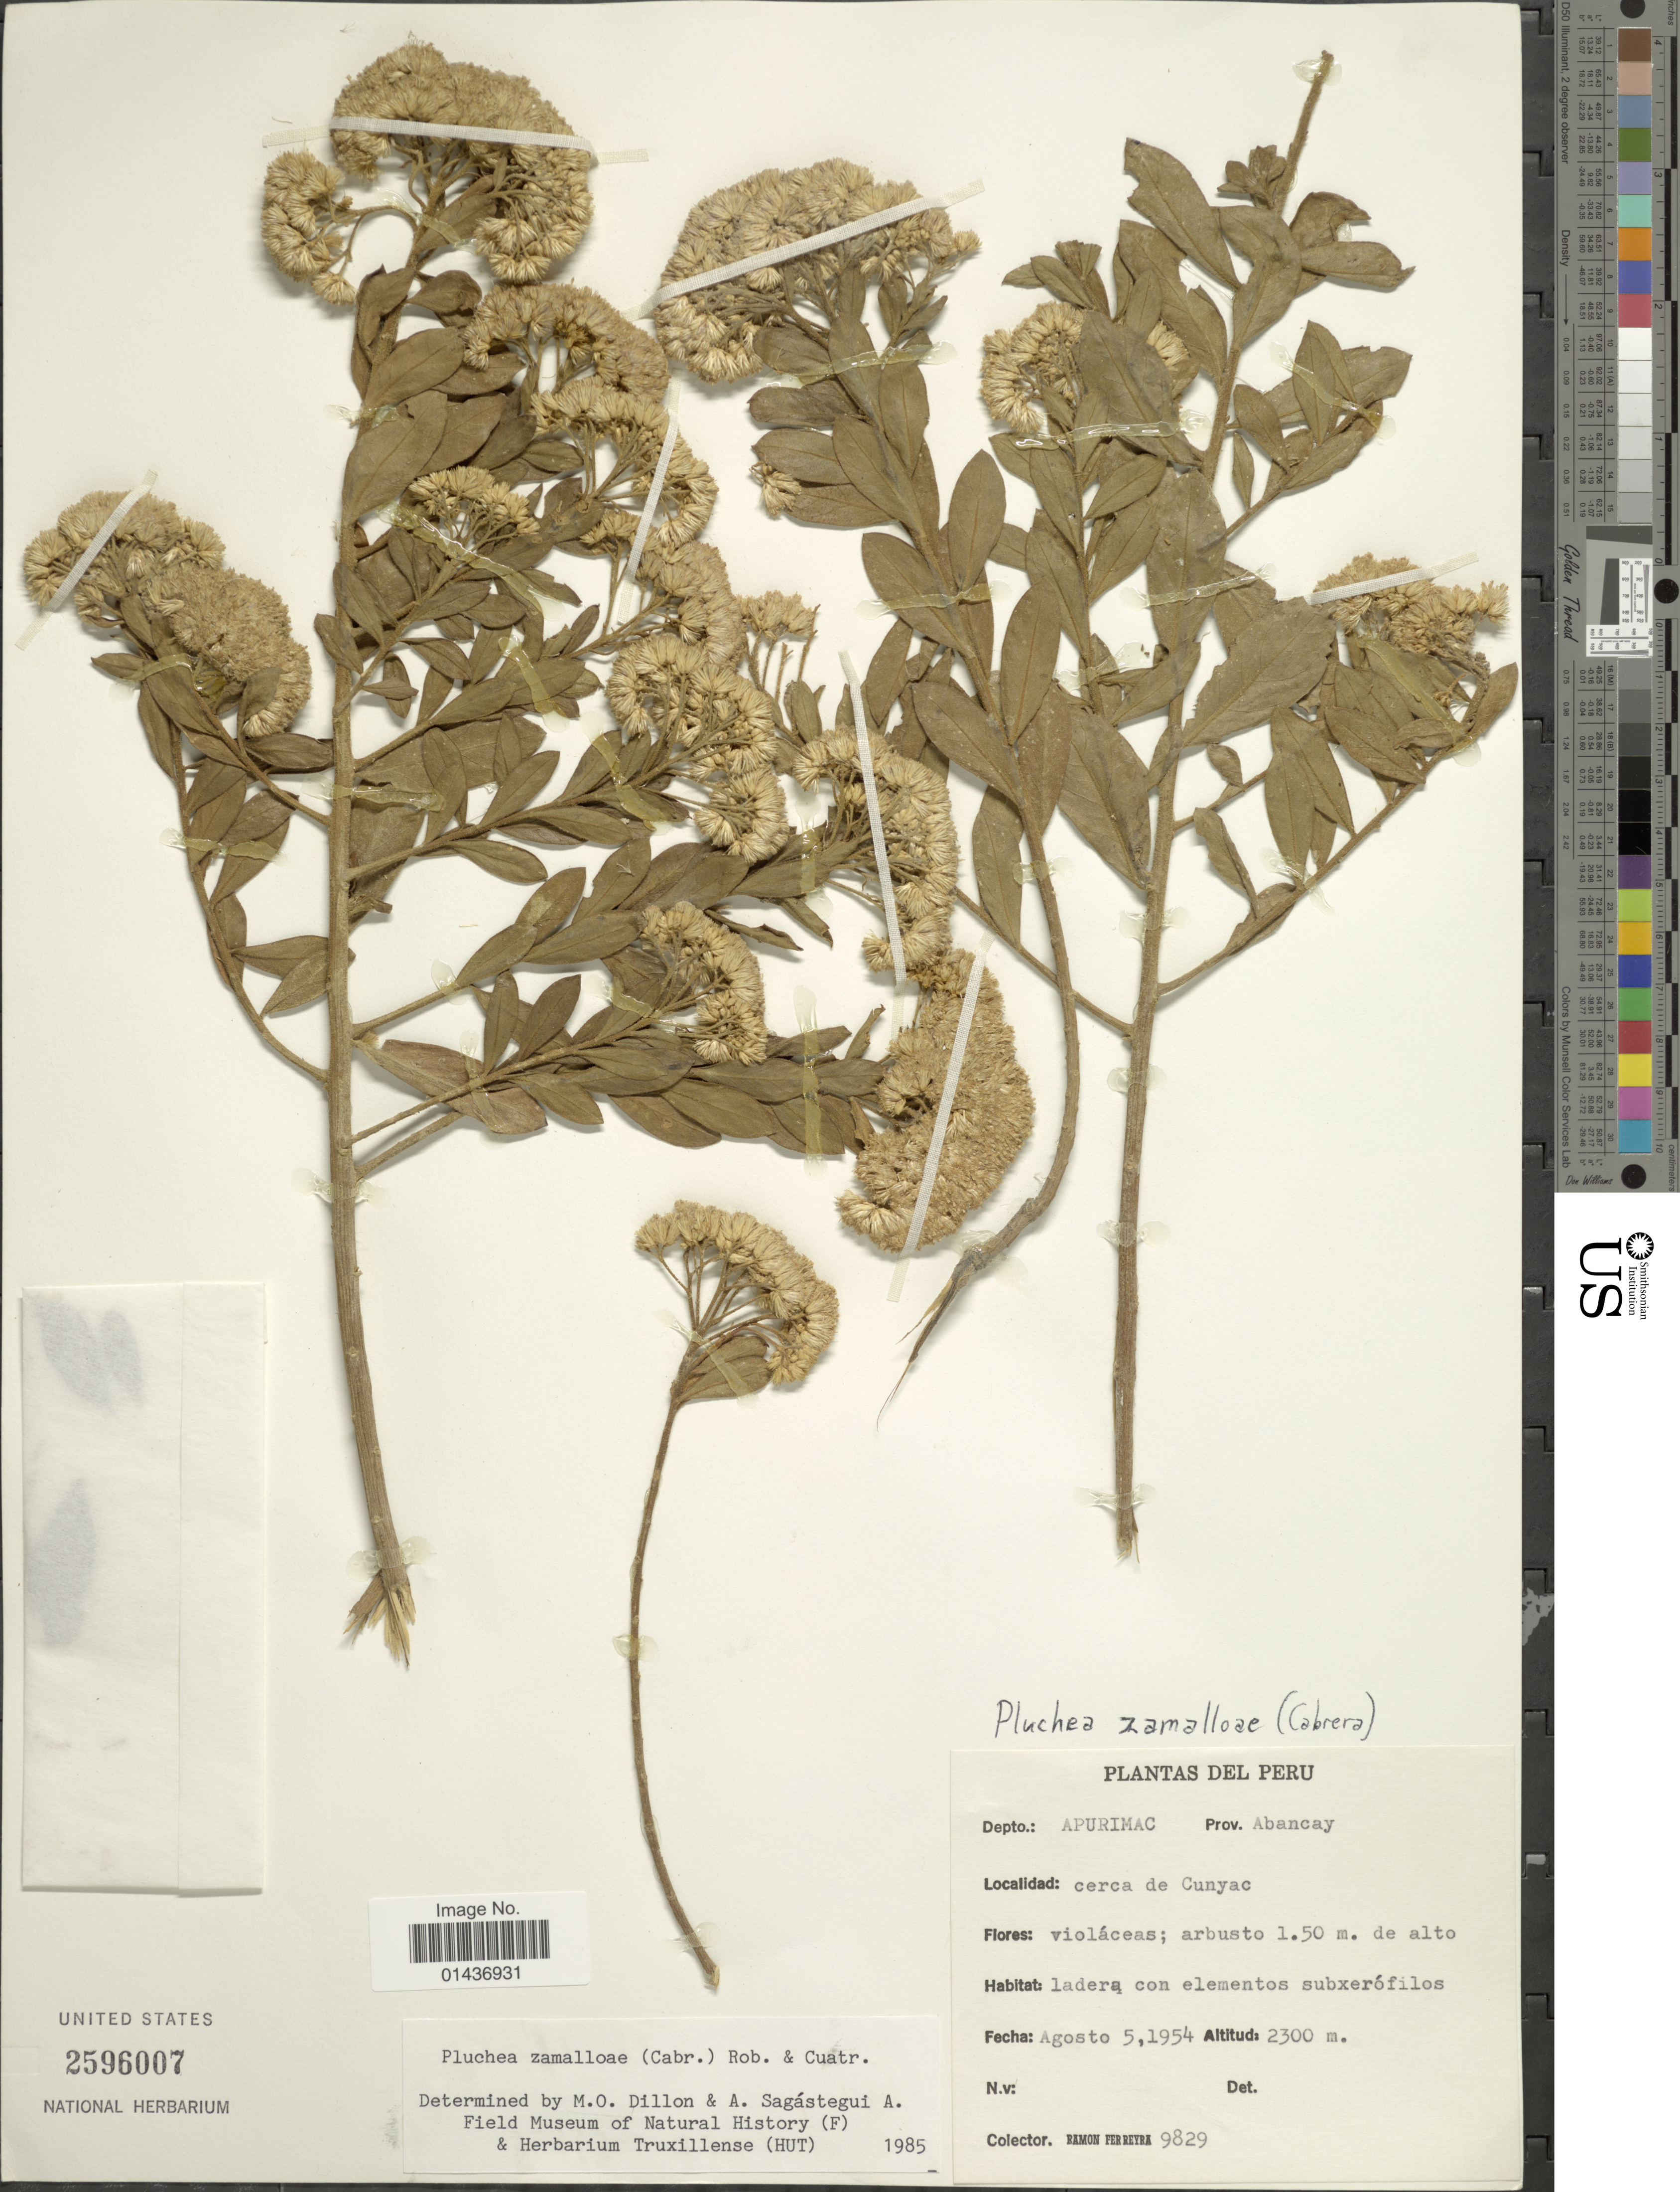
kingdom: Plantae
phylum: Tracheophyta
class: Magnoliopsida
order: Asterales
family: Asteraceae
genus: Pluchea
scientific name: Pluchea zamalloae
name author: (Cabrera) H. Rob. & Cuatrec.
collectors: R. A. Ferreyra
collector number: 9829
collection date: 1954-08-05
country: Peru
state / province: Apurímac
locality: Depto. Apurimac, Prov. Abancay, Cerca de Cunyac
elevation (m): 2300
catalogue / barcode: US 2596007